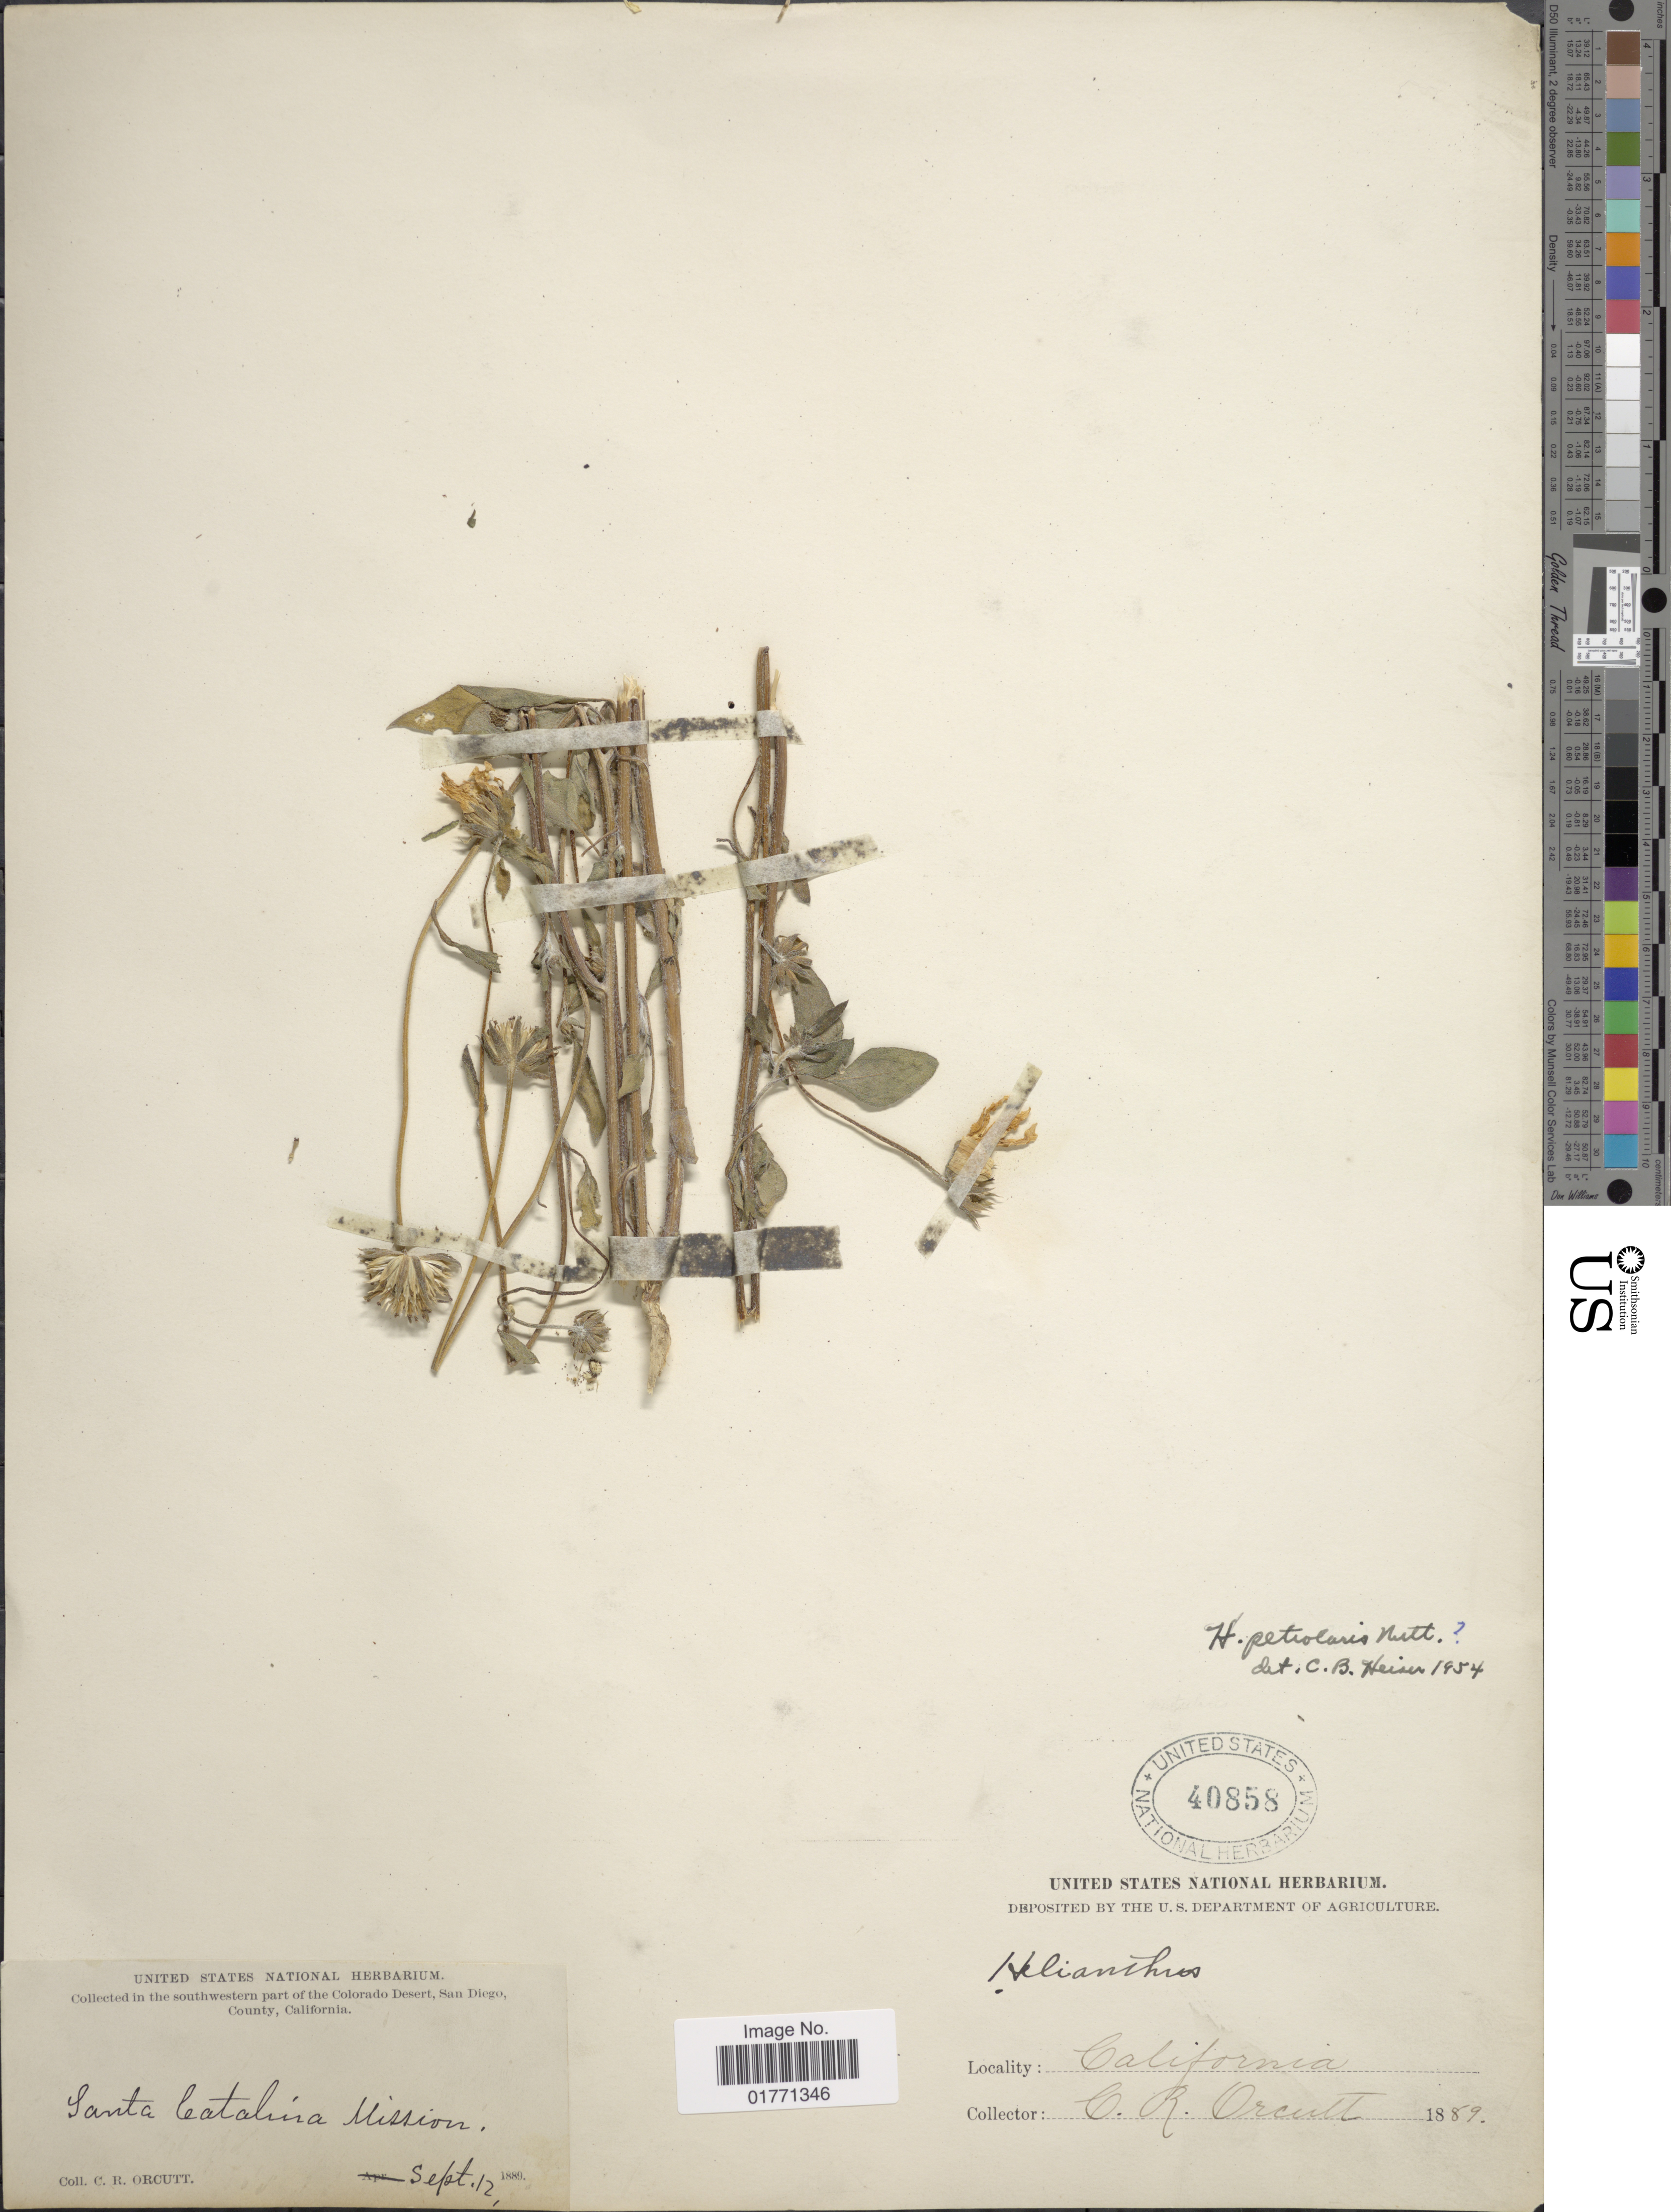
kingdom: Plantae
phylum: Tracheophyta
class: Magnoliopsida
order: Asterales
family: Asteraceae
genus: Helianthus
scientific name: Helianthus petiolaris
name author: Nutt.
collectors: C. R. Orcutt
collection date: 1889-09-12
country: United States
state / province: California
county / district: San Diego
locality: Santa Catalina Mission, southwestern part of the Colorado Desert, San Diego County.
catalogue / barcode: US 40858